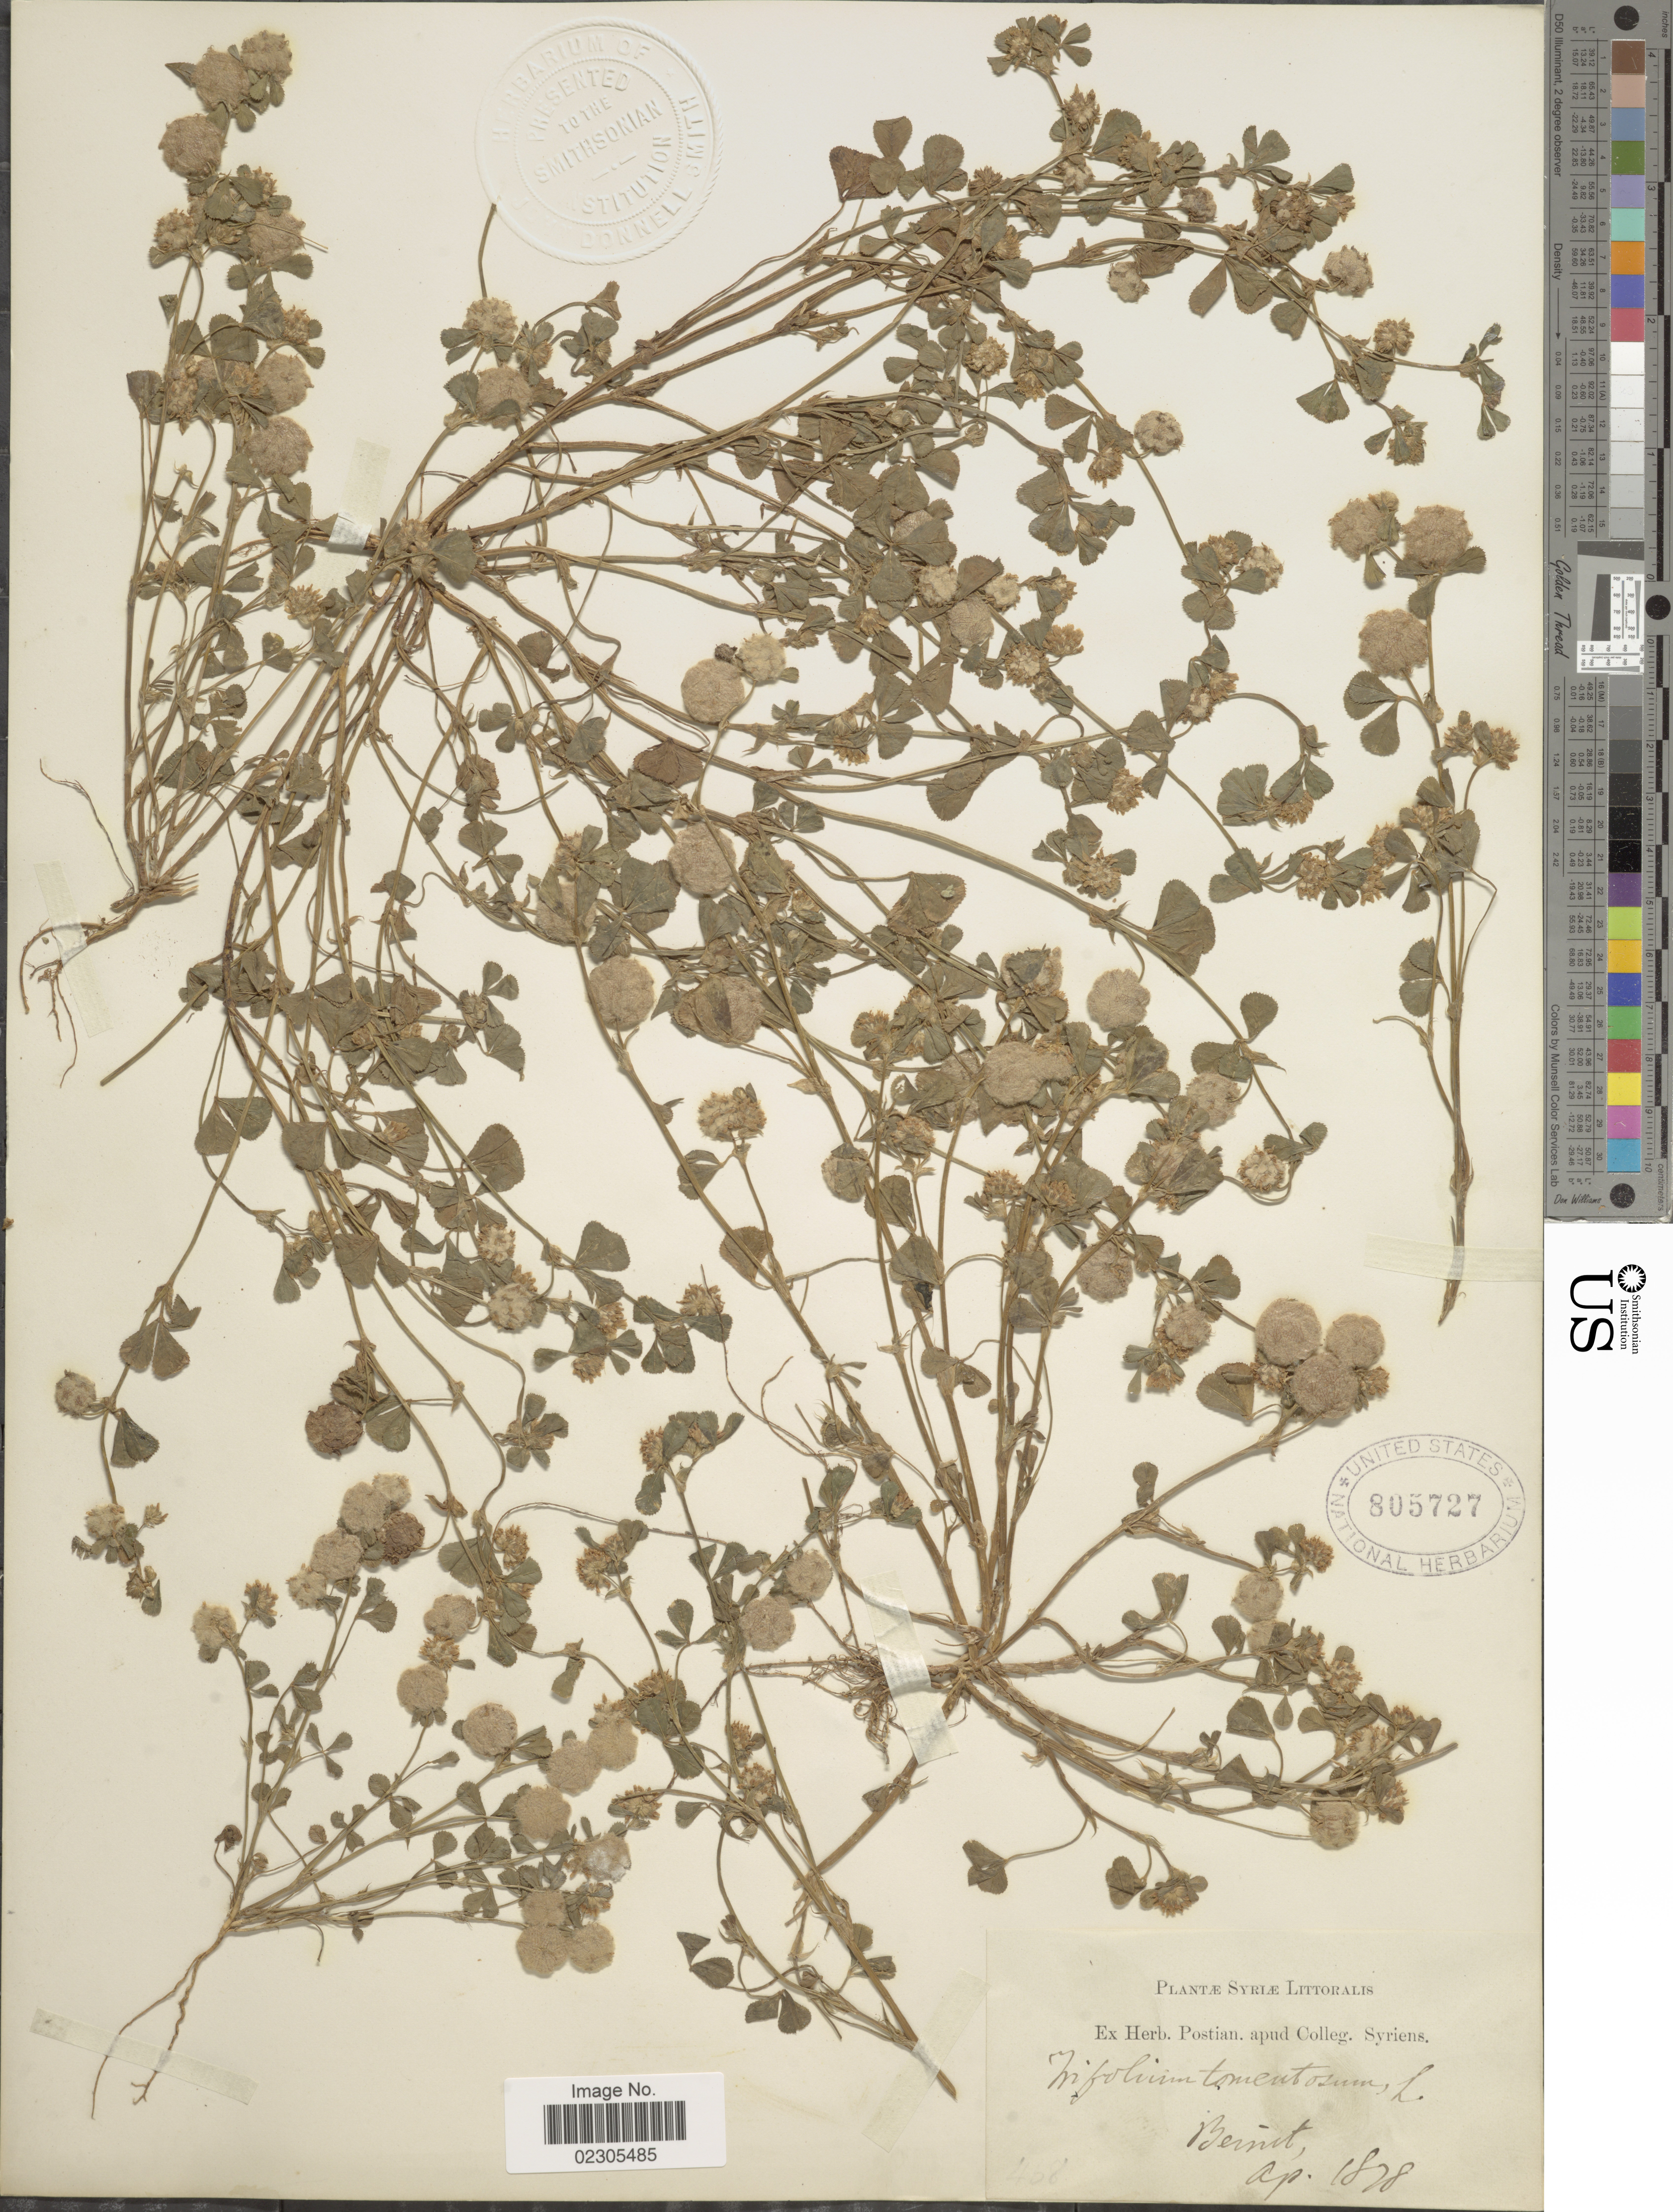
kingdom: Plantae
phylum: Tracheophyta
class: Magnoliopsida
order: Fabales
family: Fabaceae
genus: Trifolium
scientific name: Trifolium tomentosum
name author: L.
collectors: Beinit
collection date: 1828-04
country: Syria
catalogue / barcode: US 805727